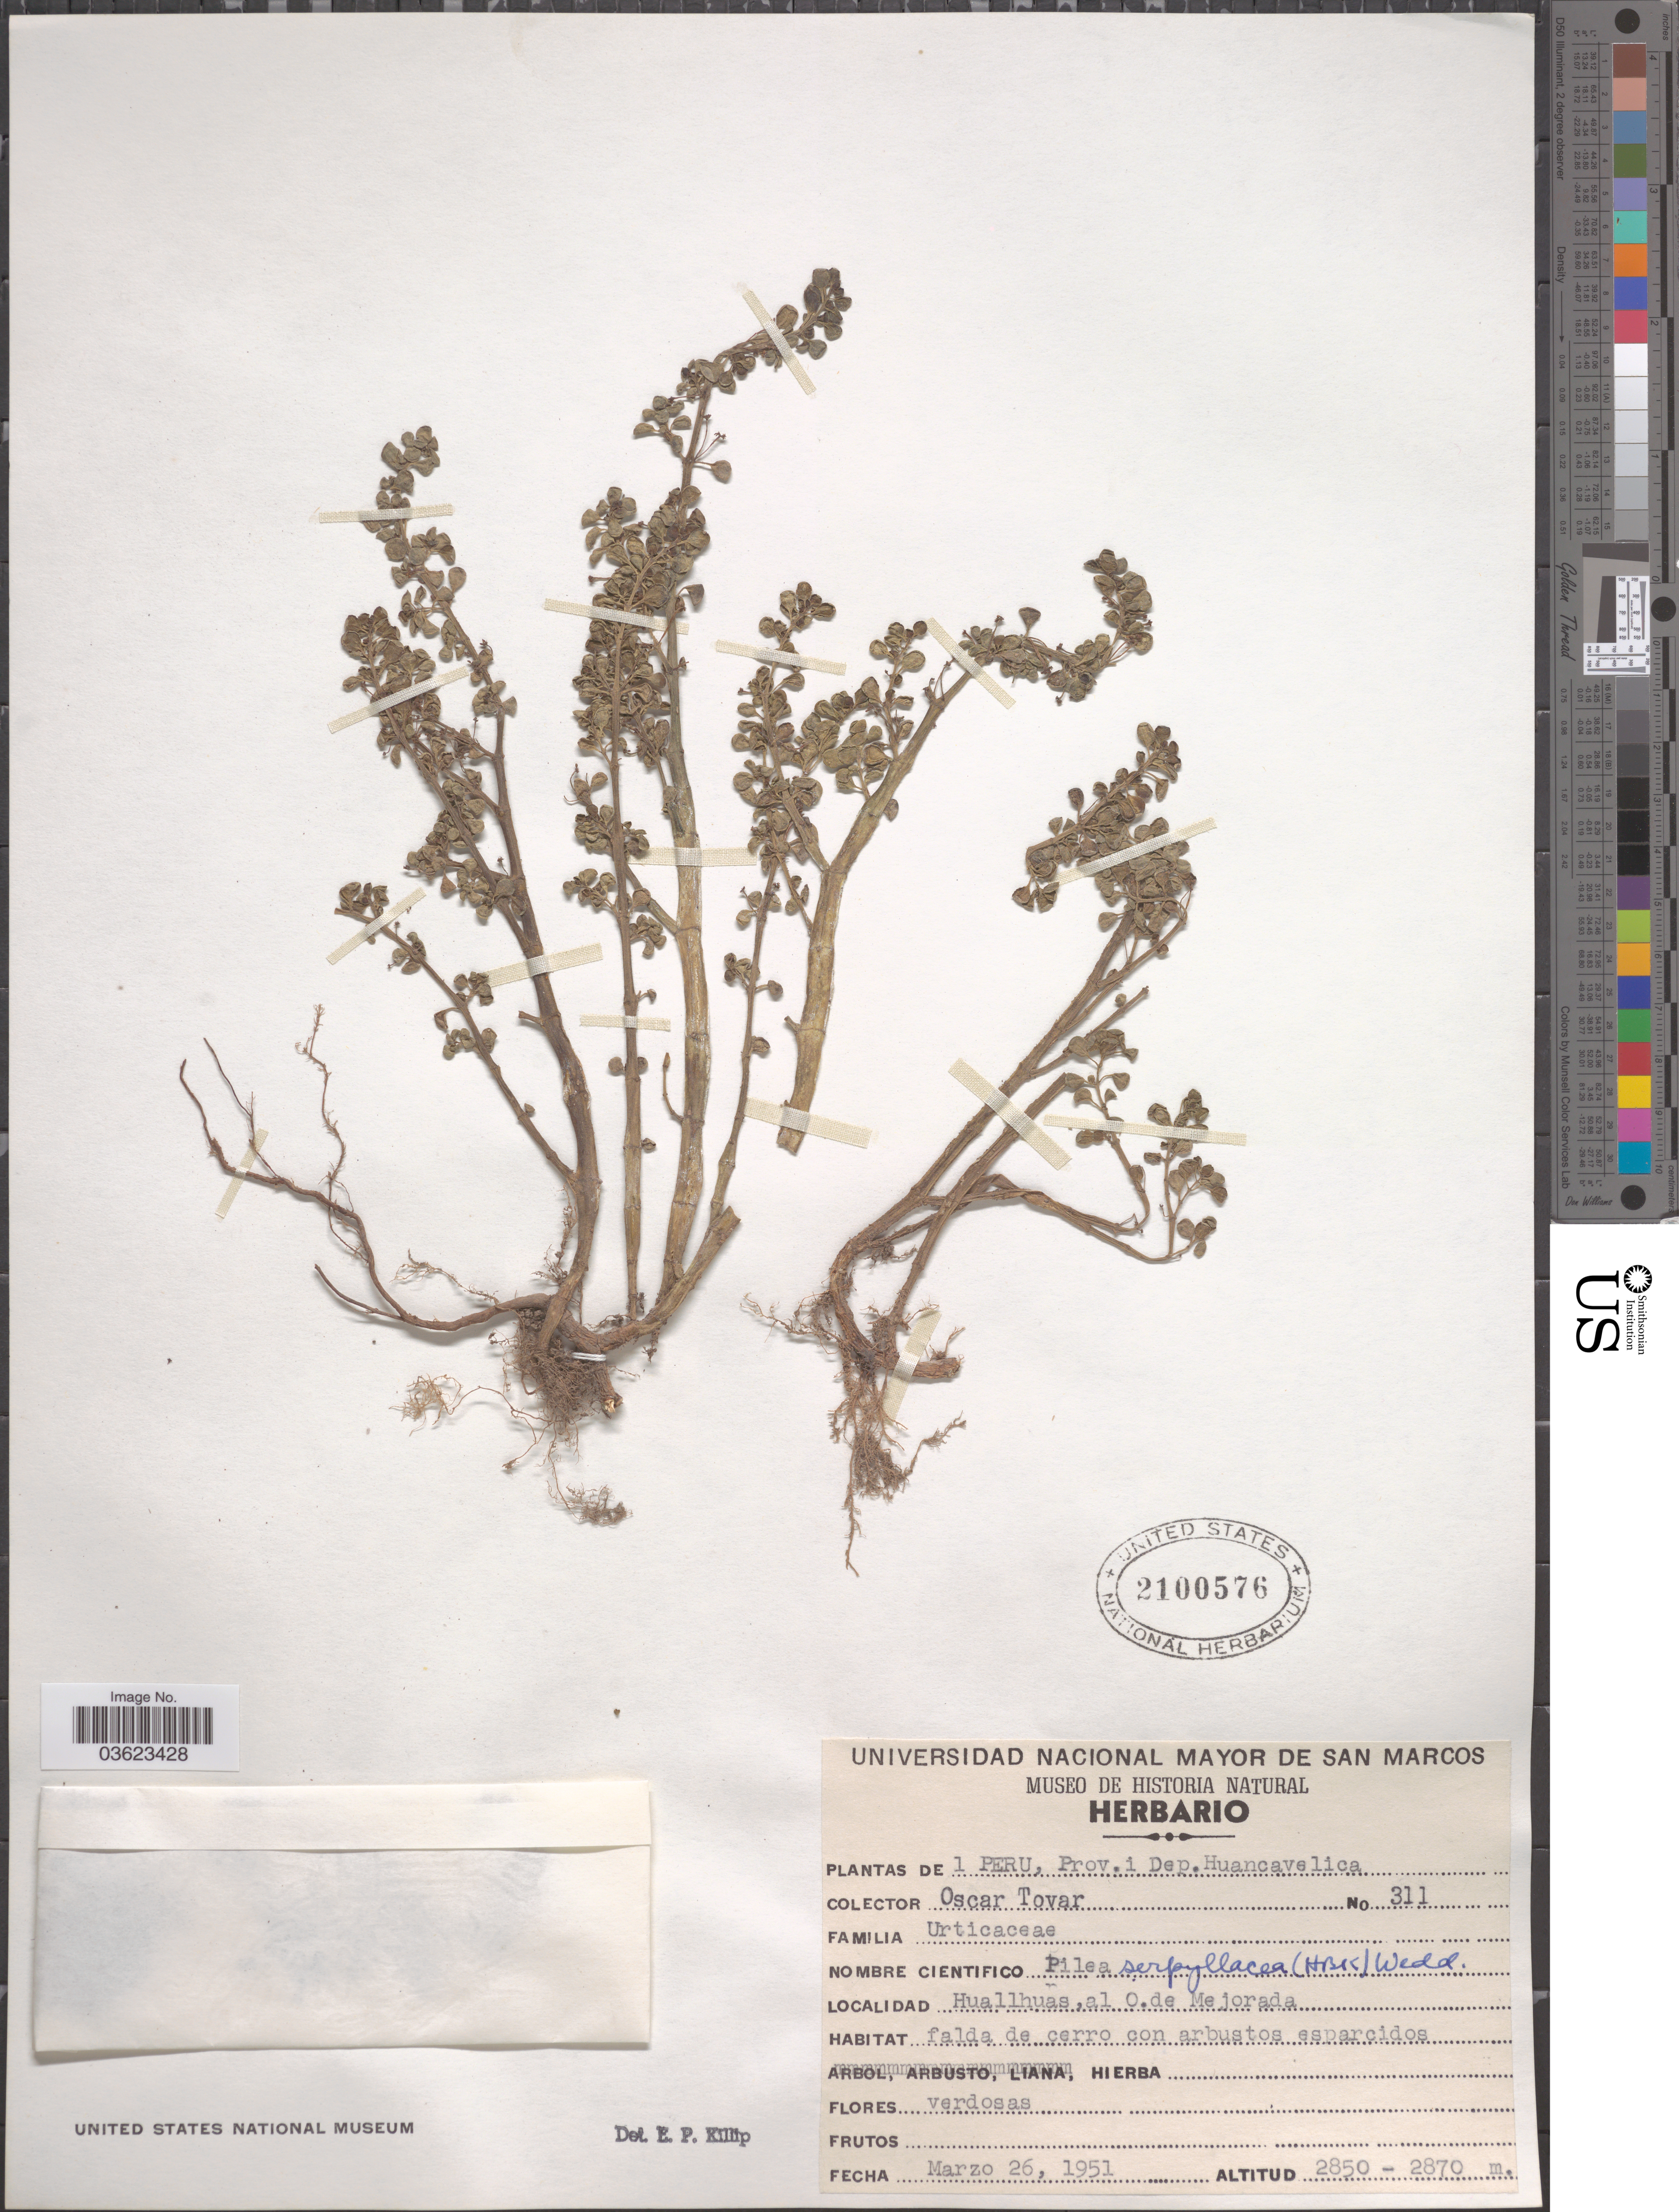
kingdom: Plantae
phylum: Tracheophyta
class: Magnoliopsida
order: Rosales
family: Urticaceae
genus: Pilea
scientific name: Pilea serpyllacea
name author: (Kunth) Liebm.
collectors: Ó. Tovar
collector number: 311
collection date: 1951-03-26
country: Peru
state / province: Huancavelica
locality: Prov. i Dep. Huancavelica. Huallhuas, al O. de Mejorada.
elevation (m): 2850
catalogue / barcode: US 2100576